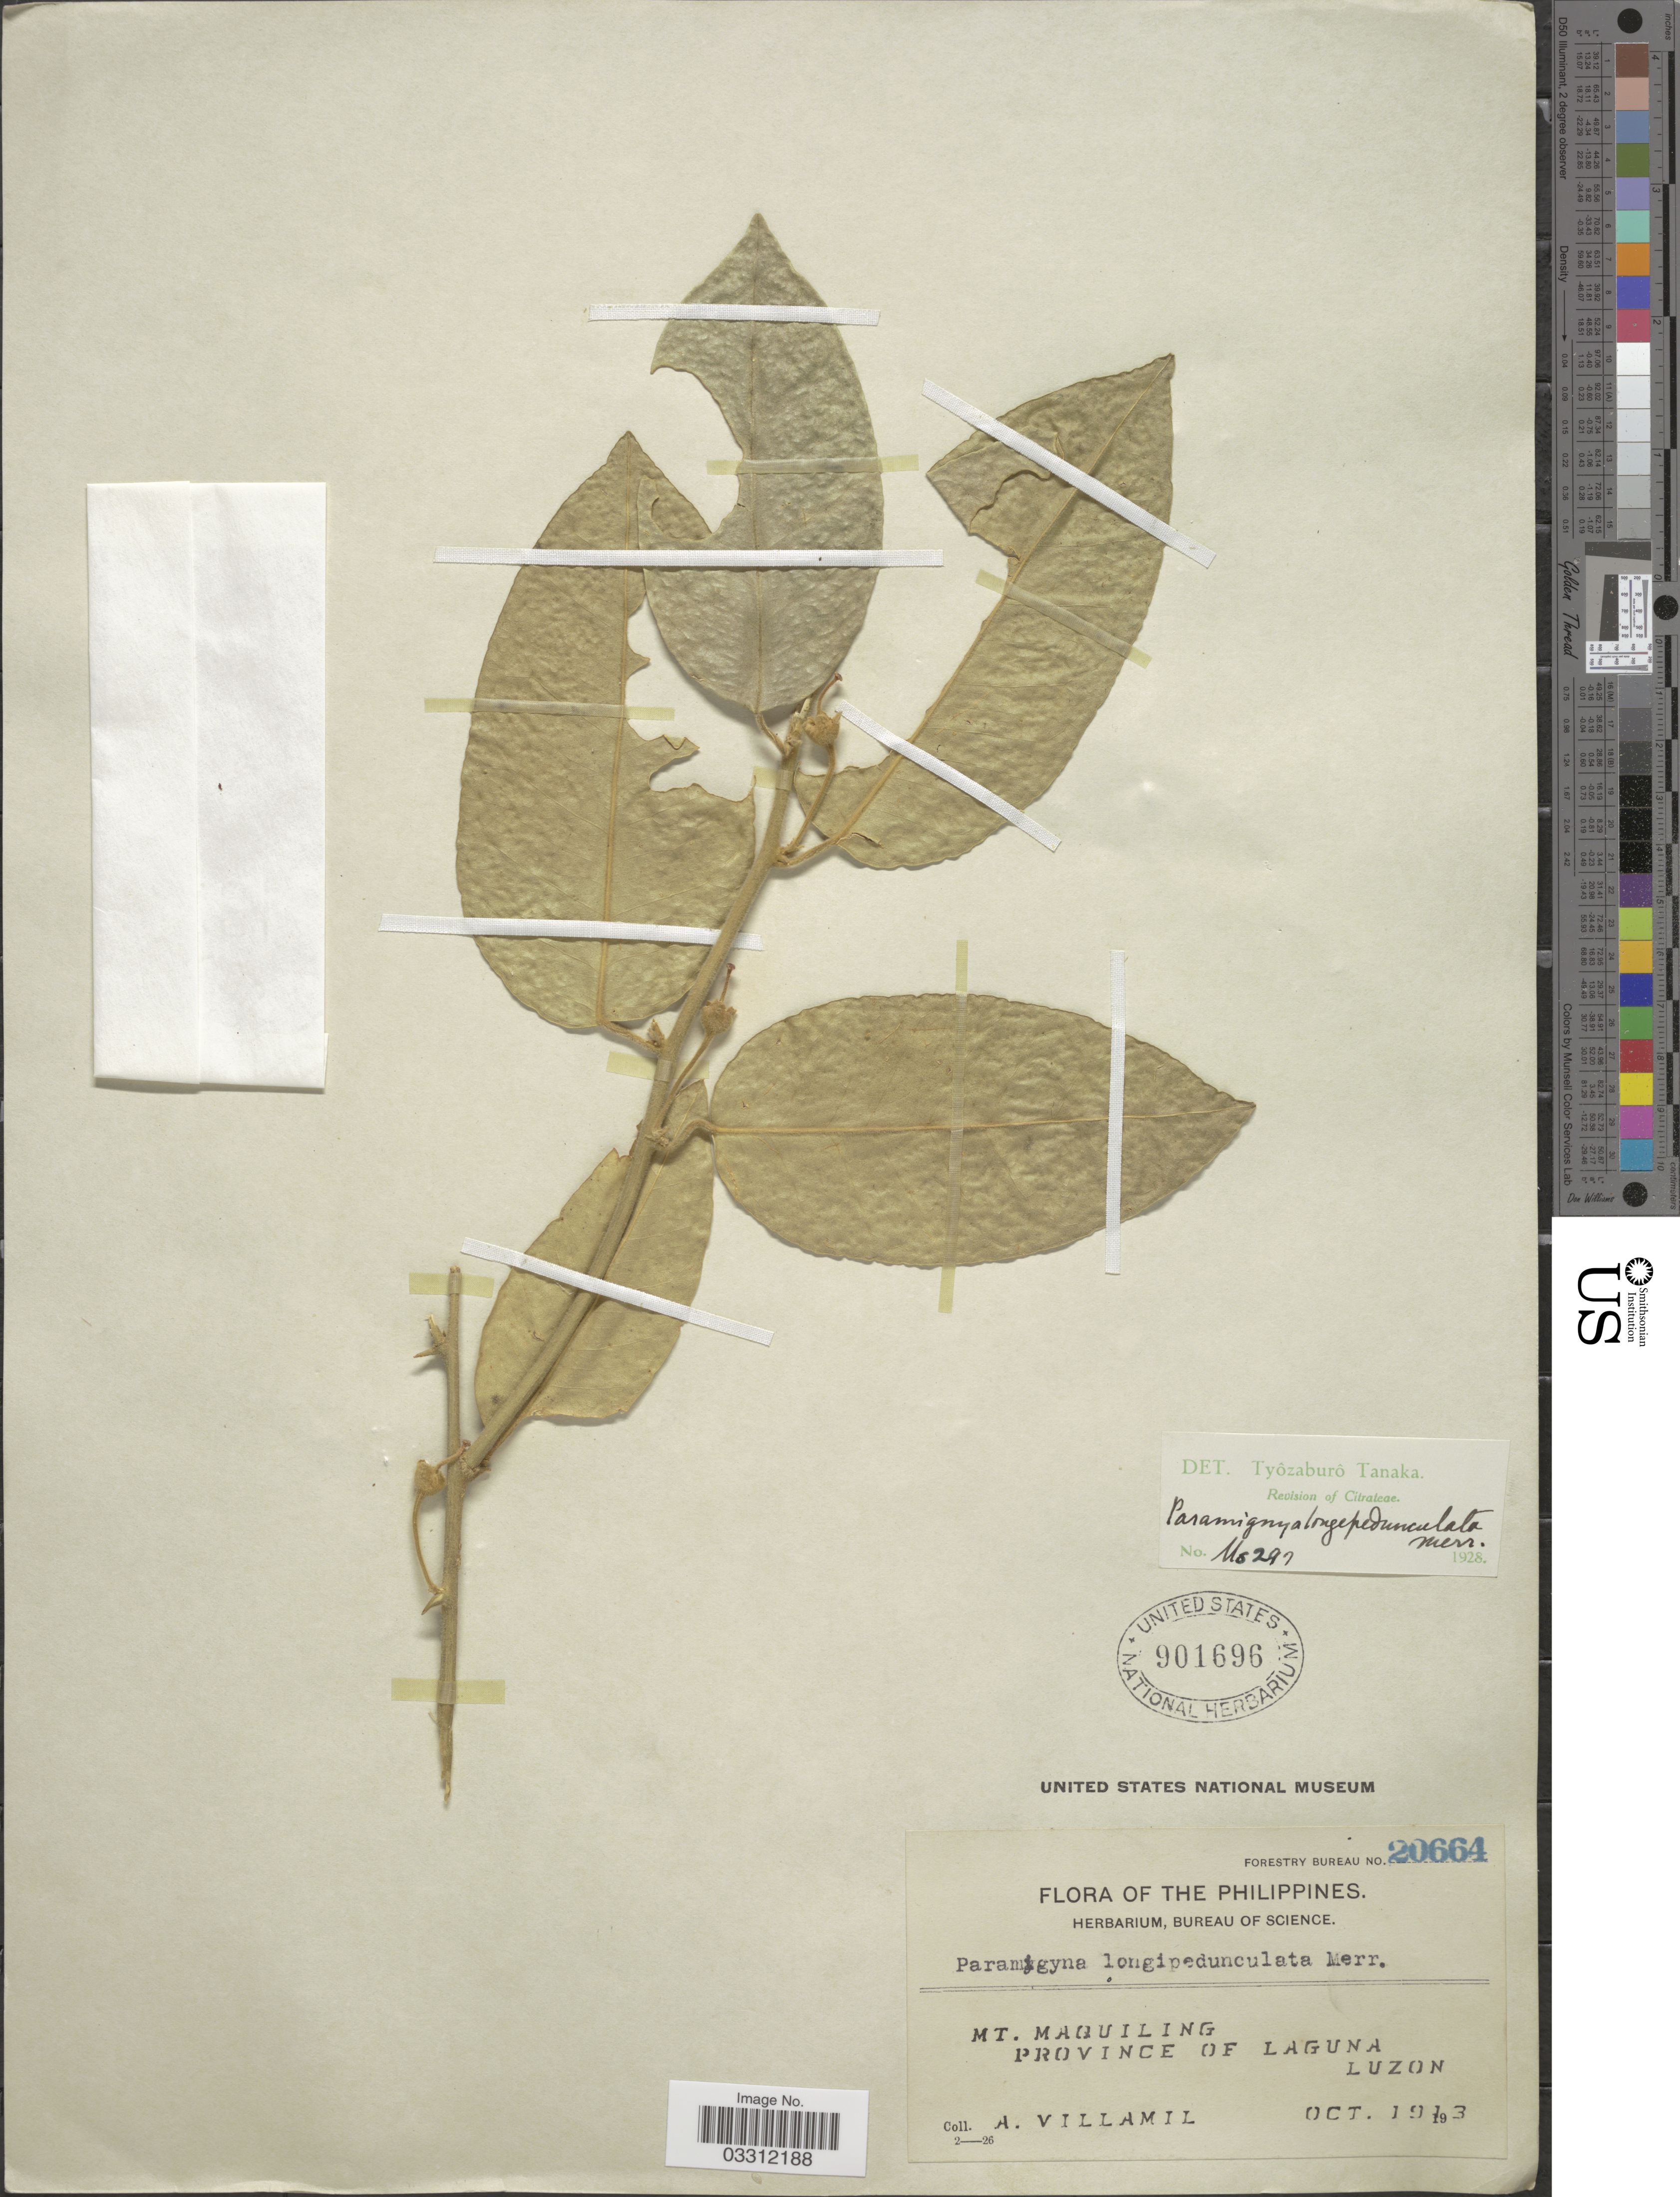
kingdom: Plantae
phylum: Tracheophyta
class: Magnoliopsida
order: Sapindales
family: Rutaceae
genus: Paramignya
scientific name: Paramignya longipedunculata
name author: Merr.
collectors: A. Villamil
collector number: Forestry Bureau 20664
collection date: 1913-10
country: Philippines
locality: Mt. Maquiling, Province of Laguna, Luzon.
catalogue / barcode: US 901696